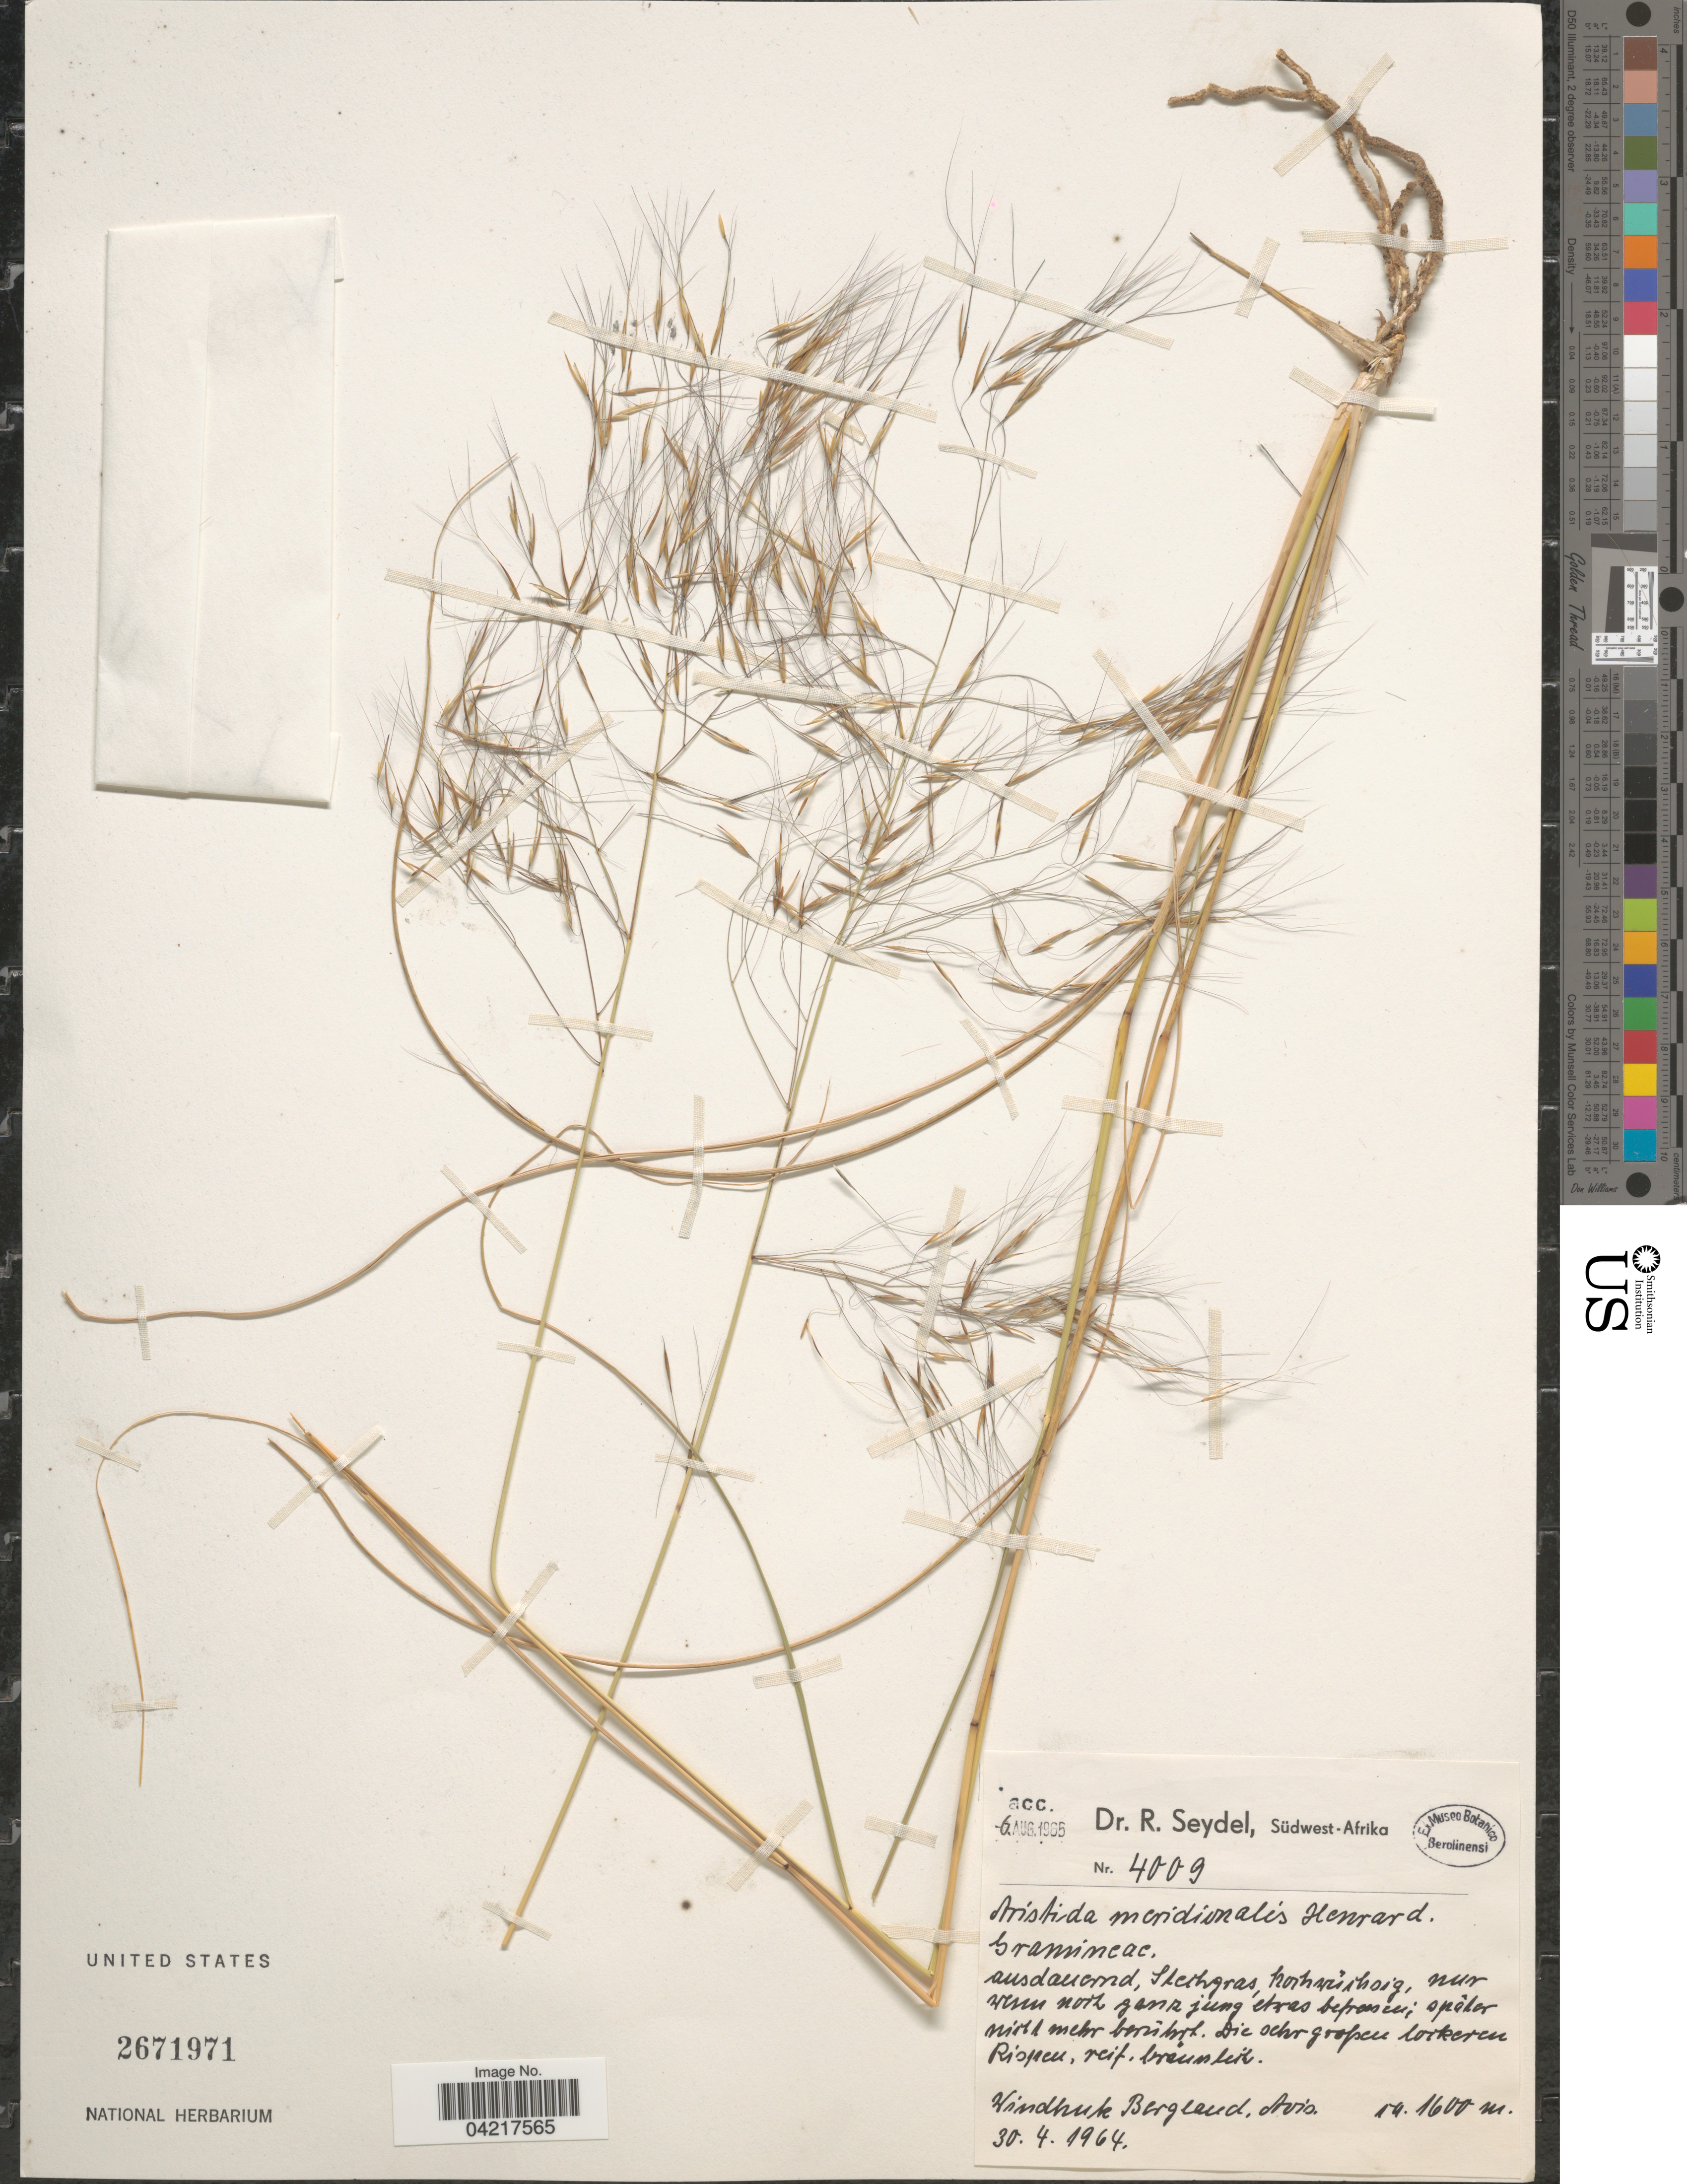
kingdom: Plantae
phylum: Tracheophyta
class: Liliopsida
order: Poales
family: Poaceae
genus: Aristida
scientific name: Aristida meridionalis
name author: Henr.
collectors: R. Seydel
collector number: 4009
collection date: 1964-04-30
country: Namibia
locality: Windhuk Bergland, Avis.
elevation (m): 1600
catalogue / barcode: US 2671971